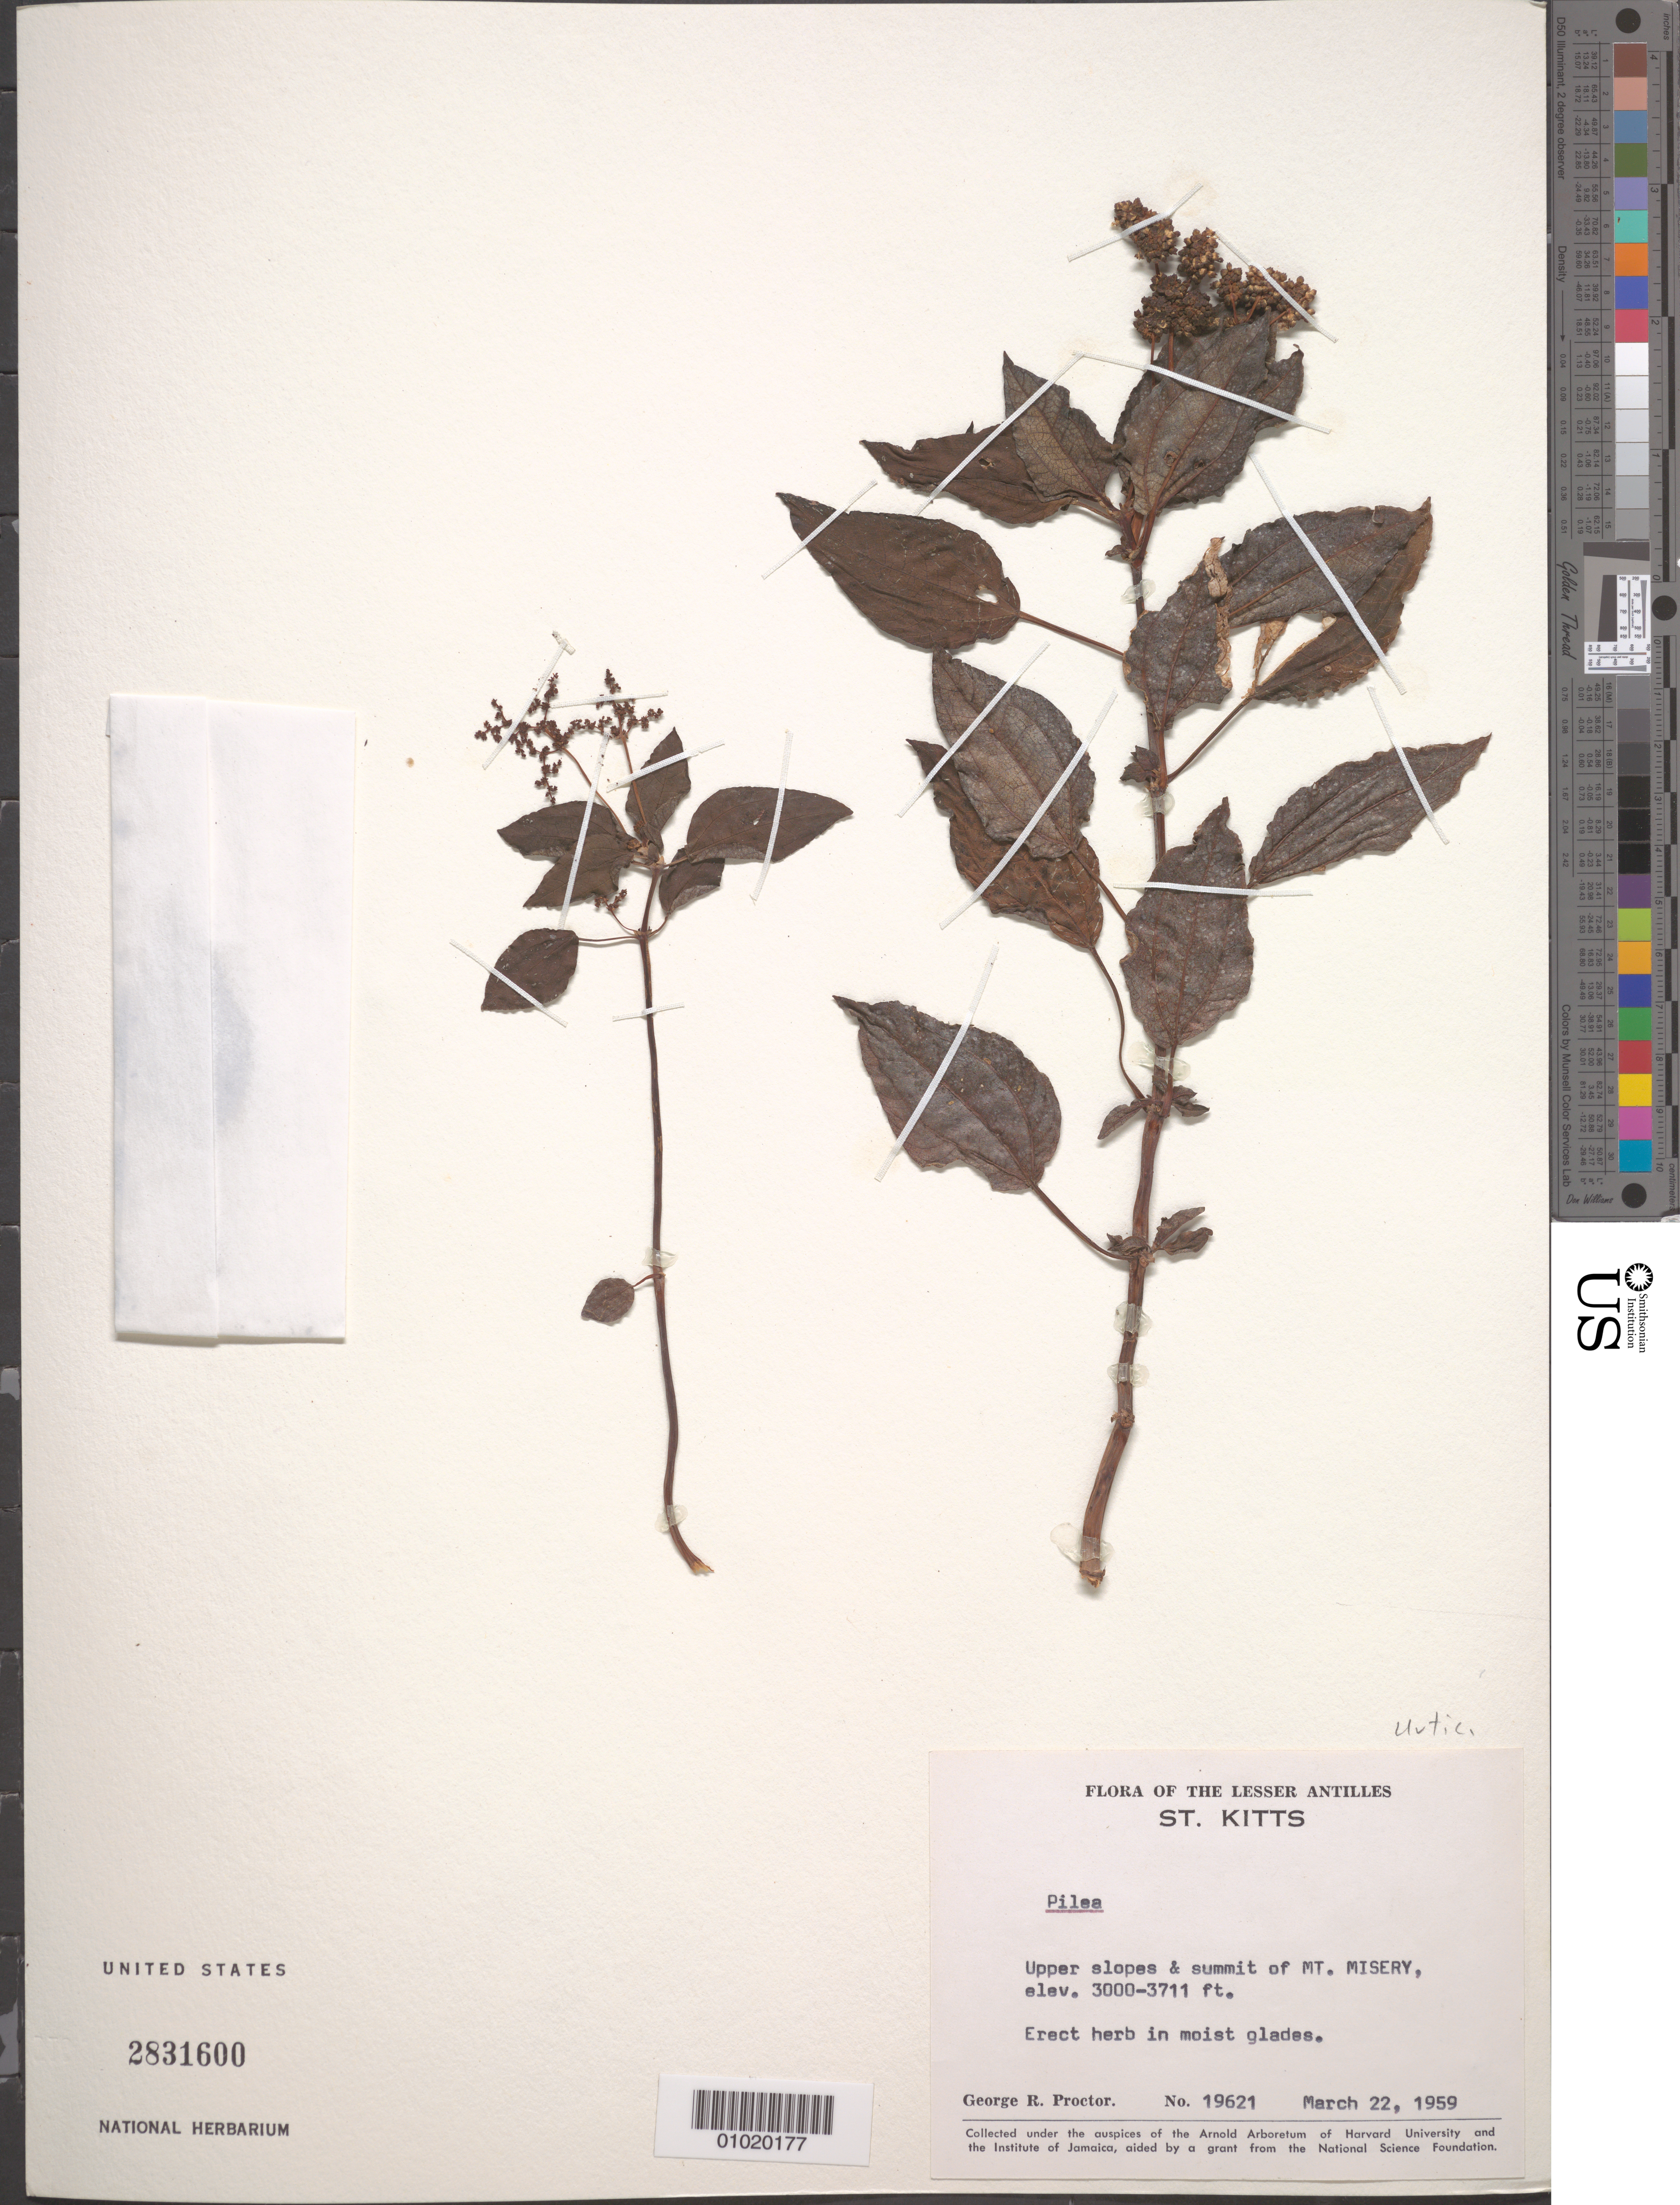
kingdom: Plantae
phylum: Tracheophyta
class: Magnoliopsida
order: Rosales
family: Urticaceae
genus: Pilea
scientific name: Pilea sp.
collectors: G. R. Proctor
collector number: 19621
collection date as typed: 22 Mar 1959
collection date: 1959-03-22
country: St. Christopher-Nevis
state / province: St. George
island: St. Christopher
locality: upper slopes and summit of Mt. Misery.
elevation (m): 914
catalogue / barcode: US 2831600